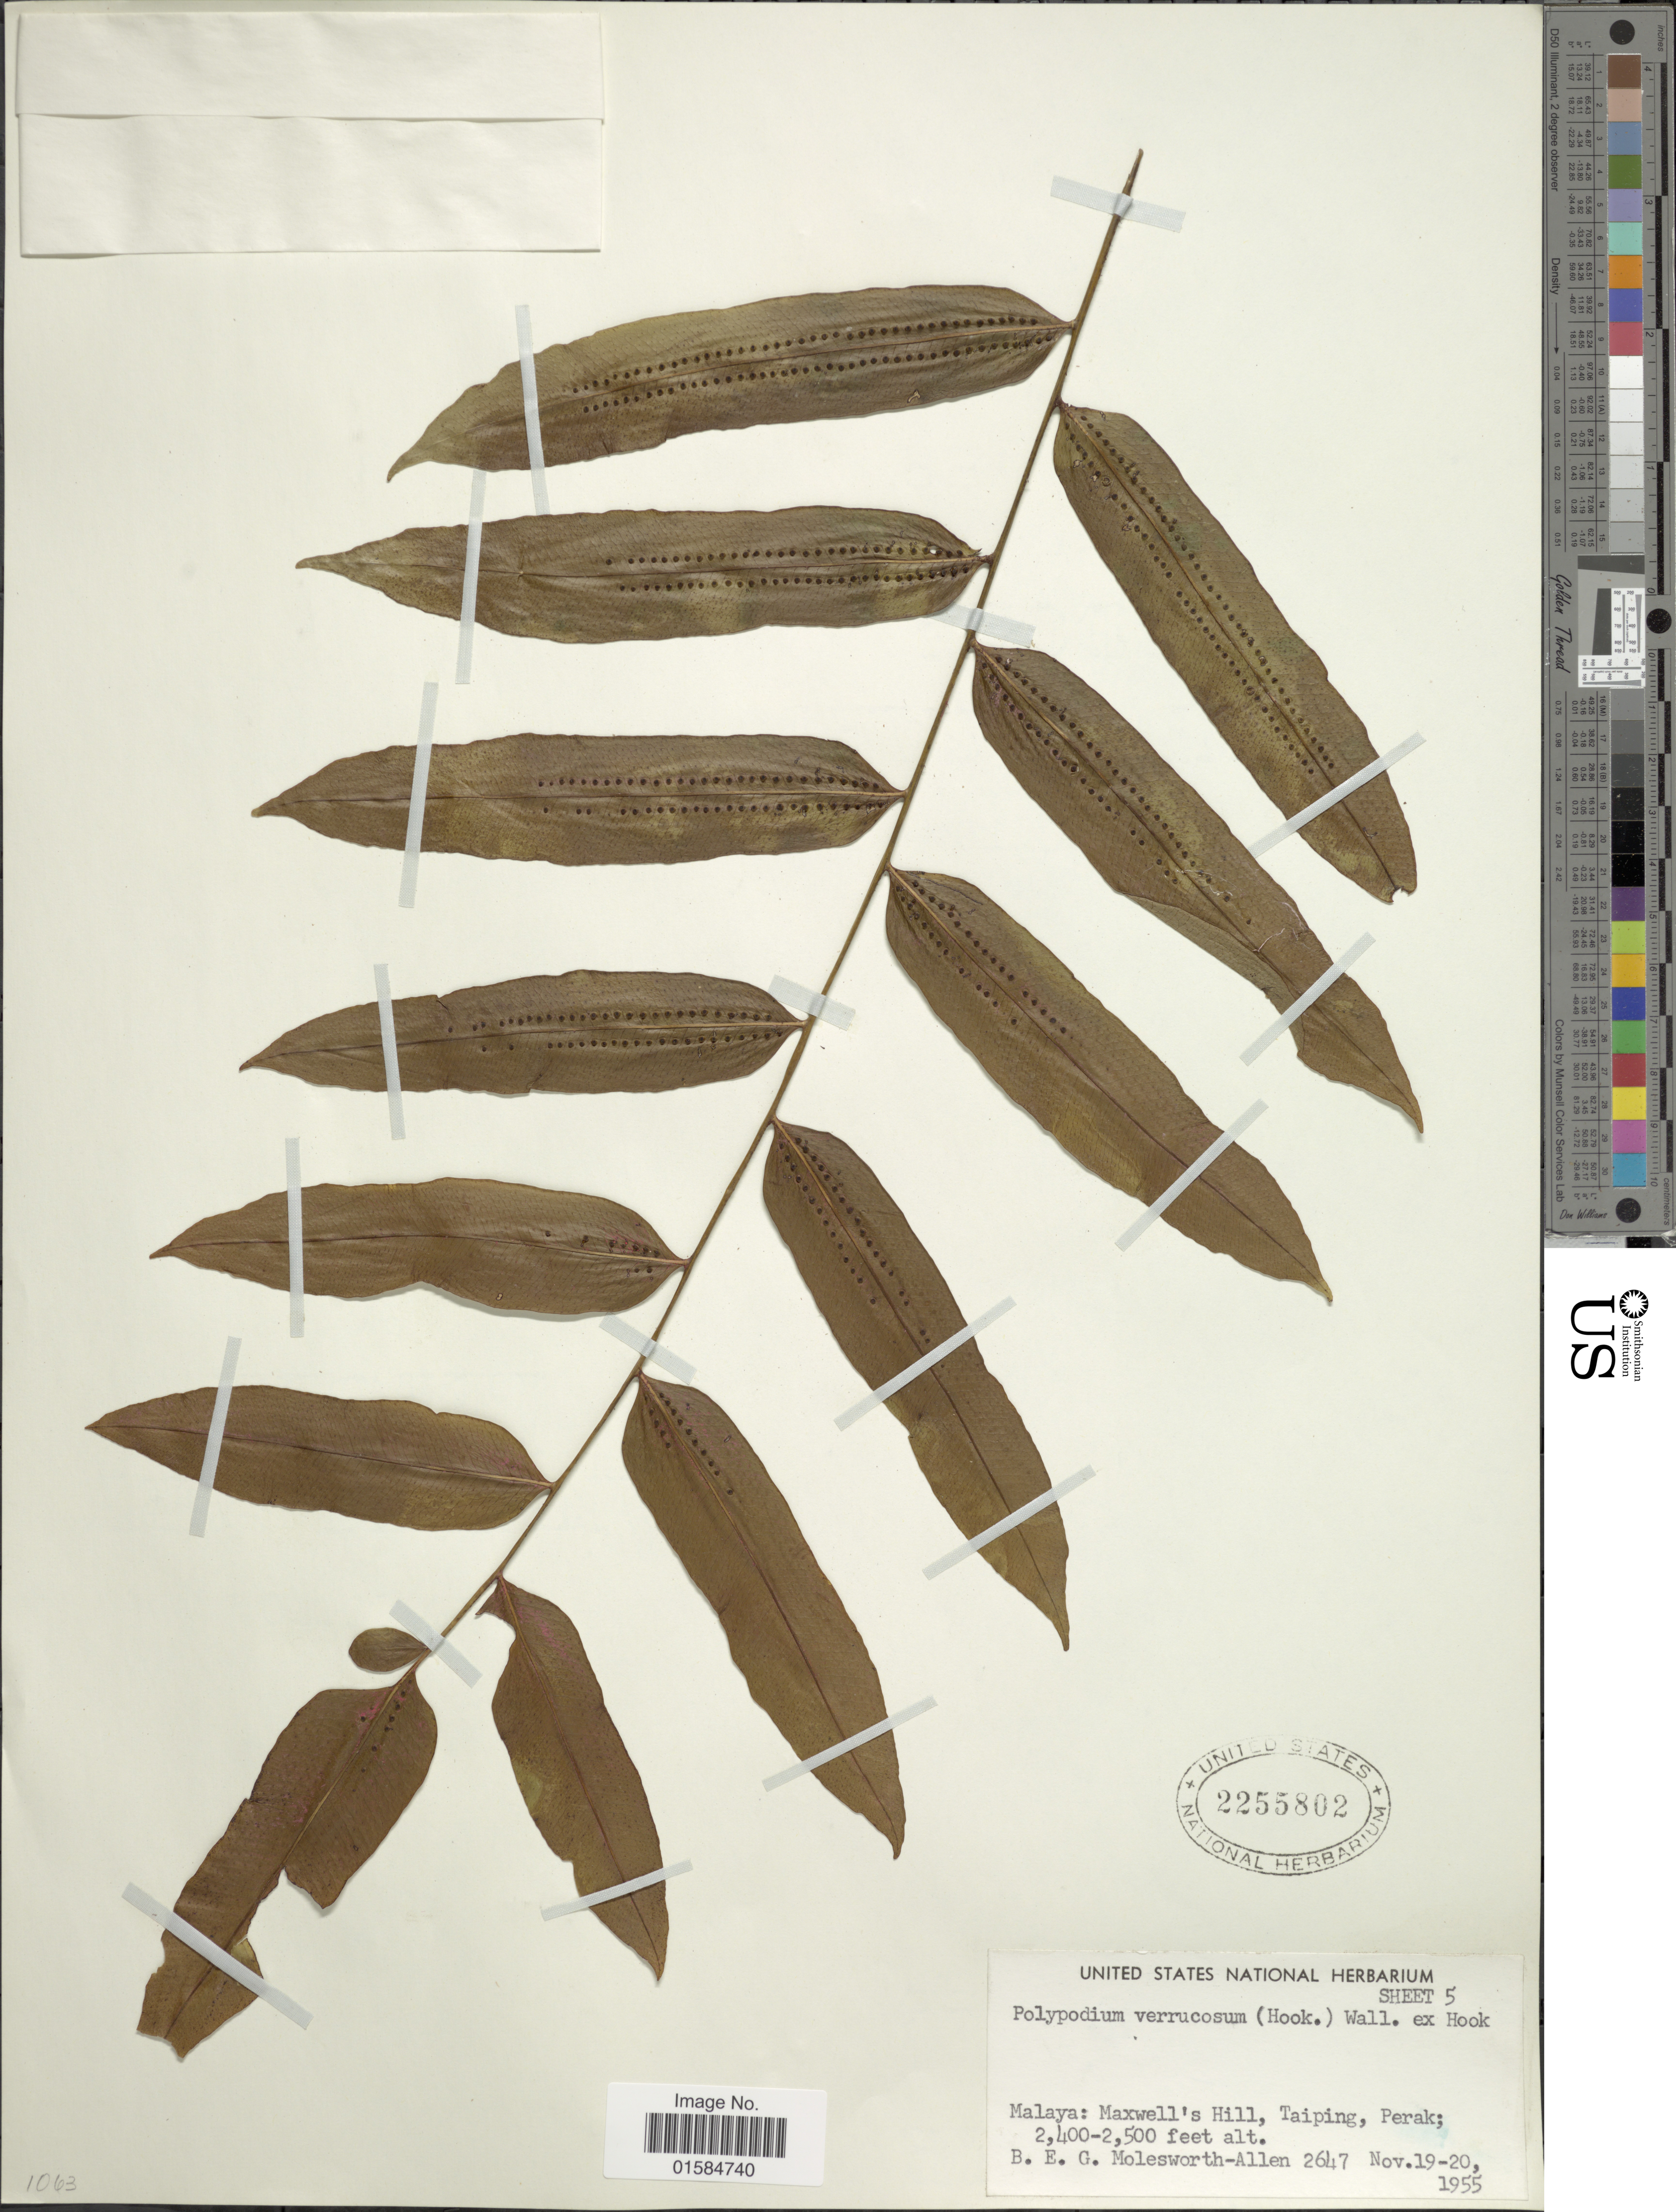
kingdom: Plantae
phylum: Tracheophyta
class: Polypodiopsida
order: Polypodiales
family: Polypodiaceae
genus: Goniophlebium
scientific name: Goniophlebium percussum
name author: (Cauv.) W.H. Wagner & Grether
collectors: B. E. G. Molesworth-Allen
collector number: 2647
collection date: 1955-11-19/1955-11-20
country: Malaysia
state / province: Perak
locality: Malaya: Maxwell's Hill, Taiping, Perak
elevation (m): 732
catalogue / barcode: US 2255802